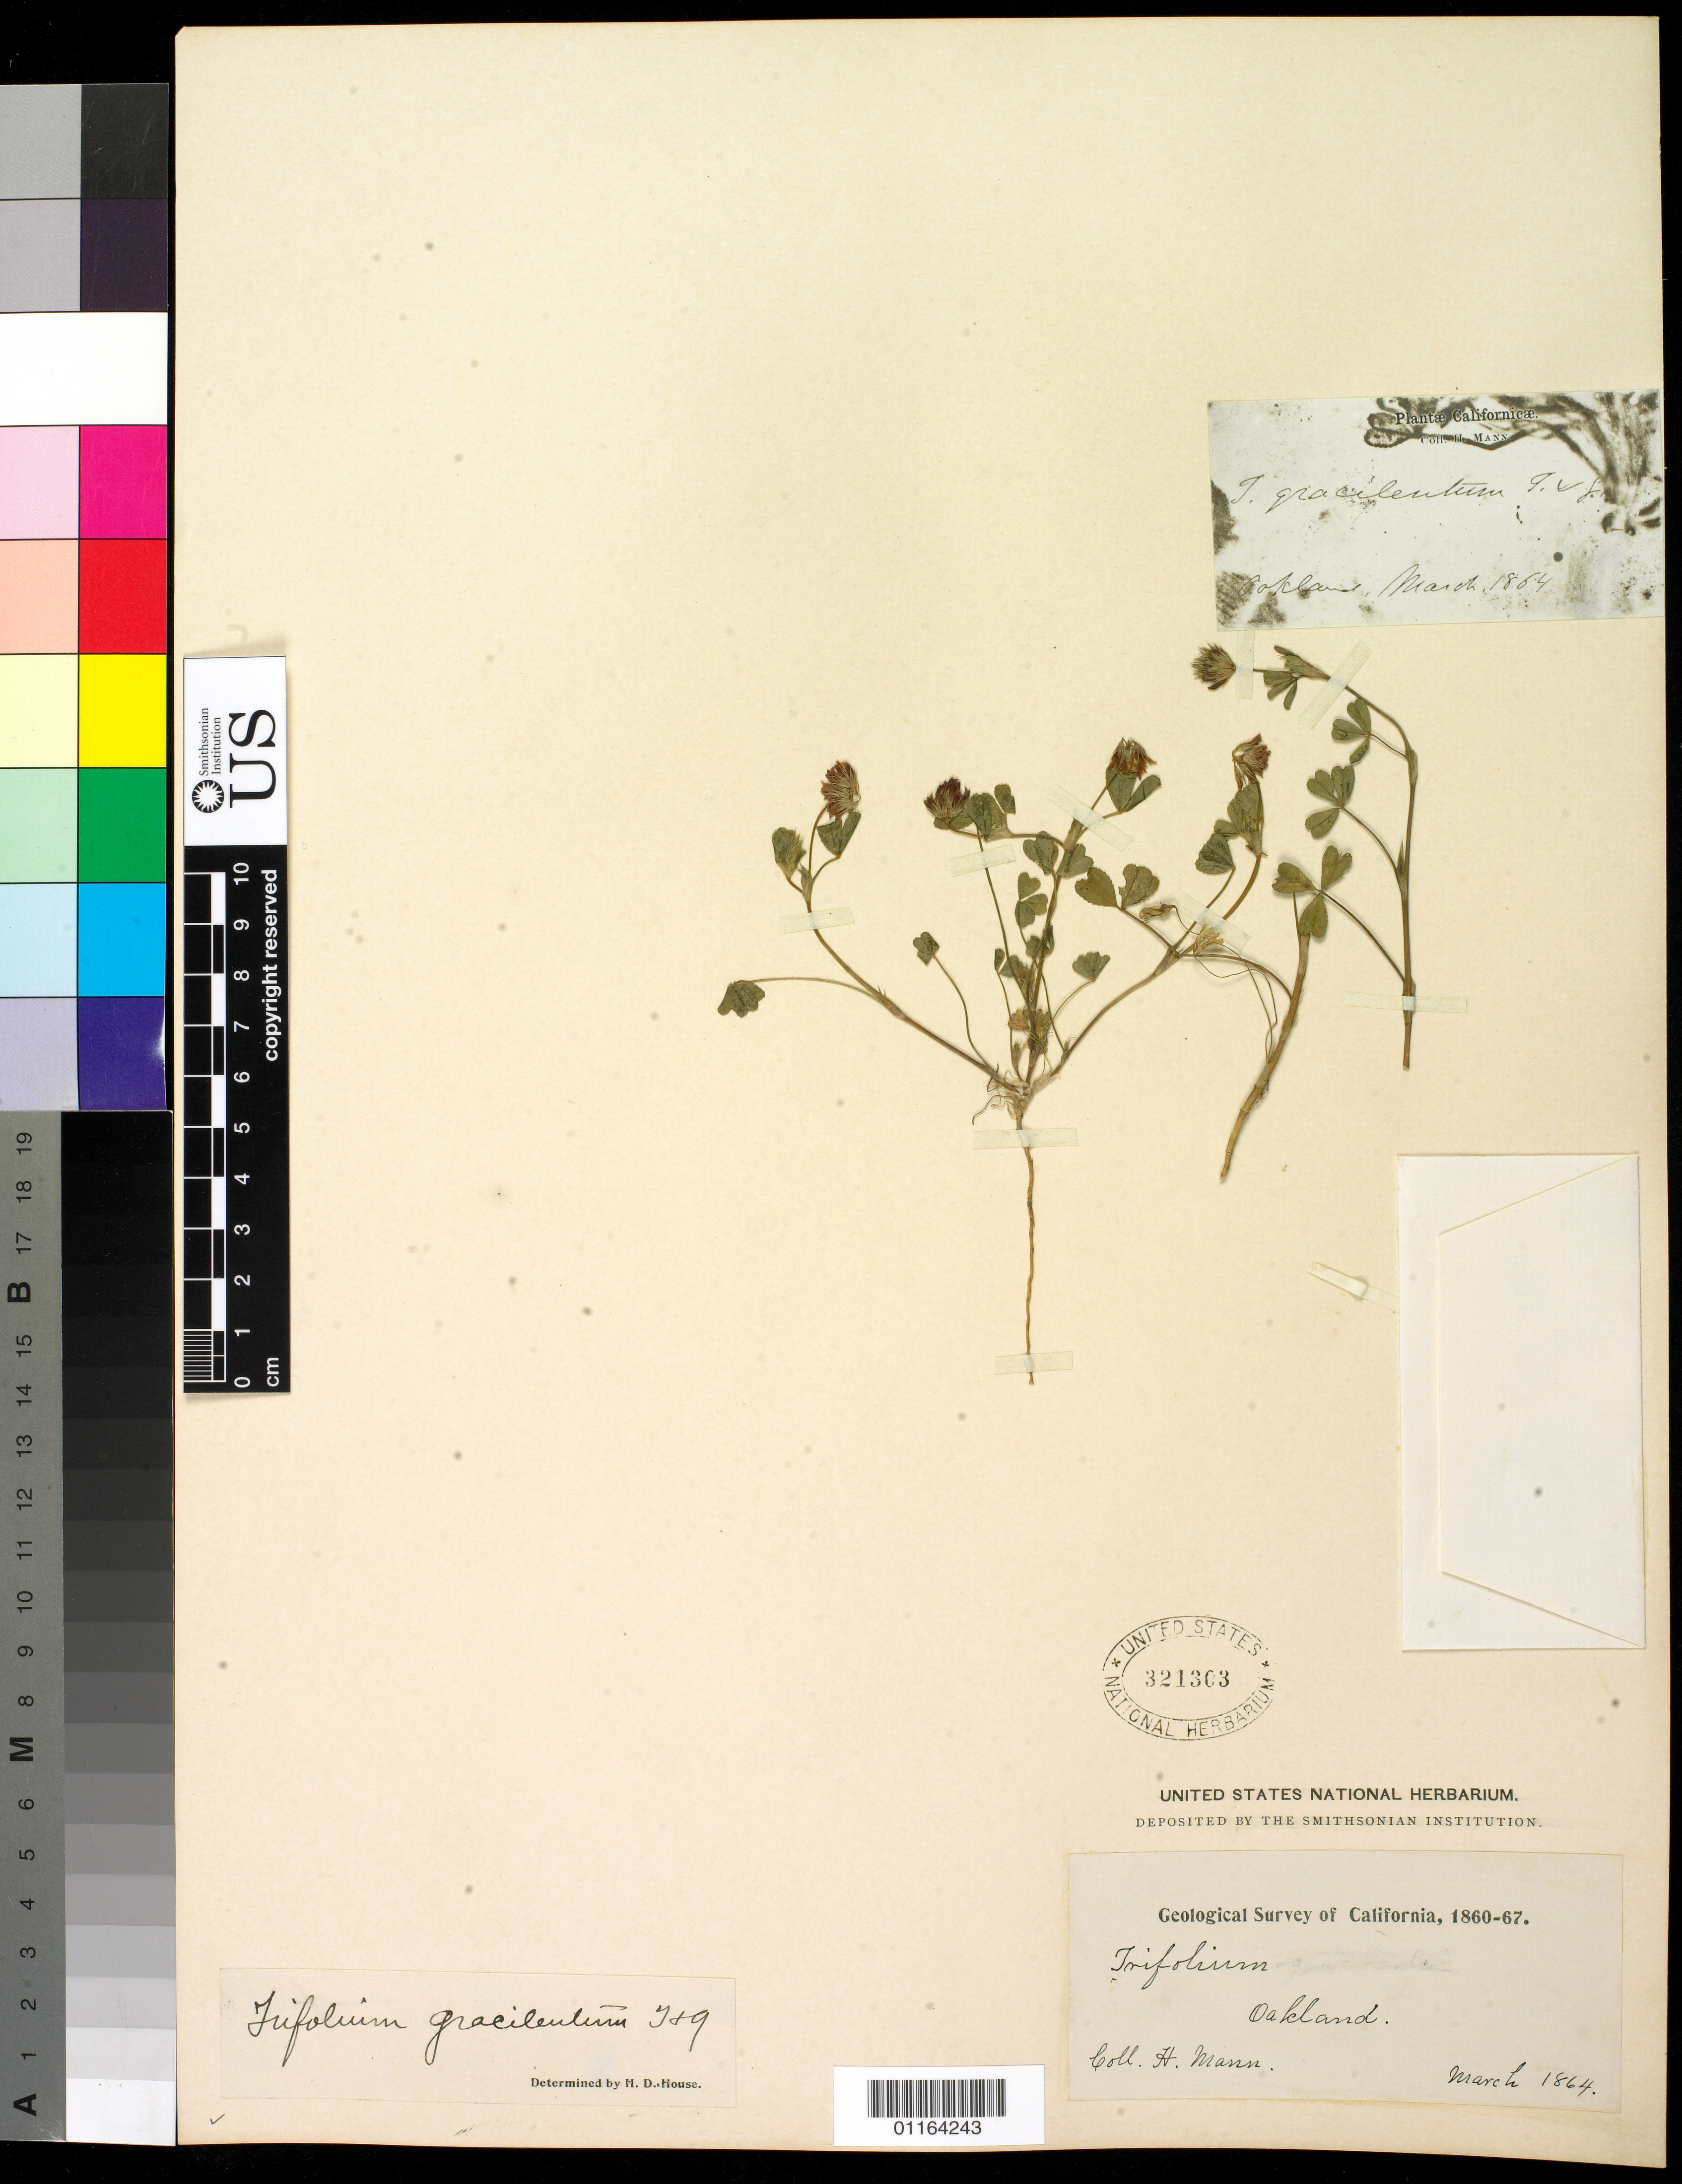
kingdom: Plantae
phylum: Tracheophyta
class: Magnoliopsida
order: Fabales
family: Fabaceae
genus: Trifolium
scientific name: Trifolium gracilentum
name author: Torr. & A. Gray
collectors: H. Mann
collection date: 1864-03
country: United States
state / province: California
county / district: Alameda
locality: Oakland.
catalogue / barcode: US 321303